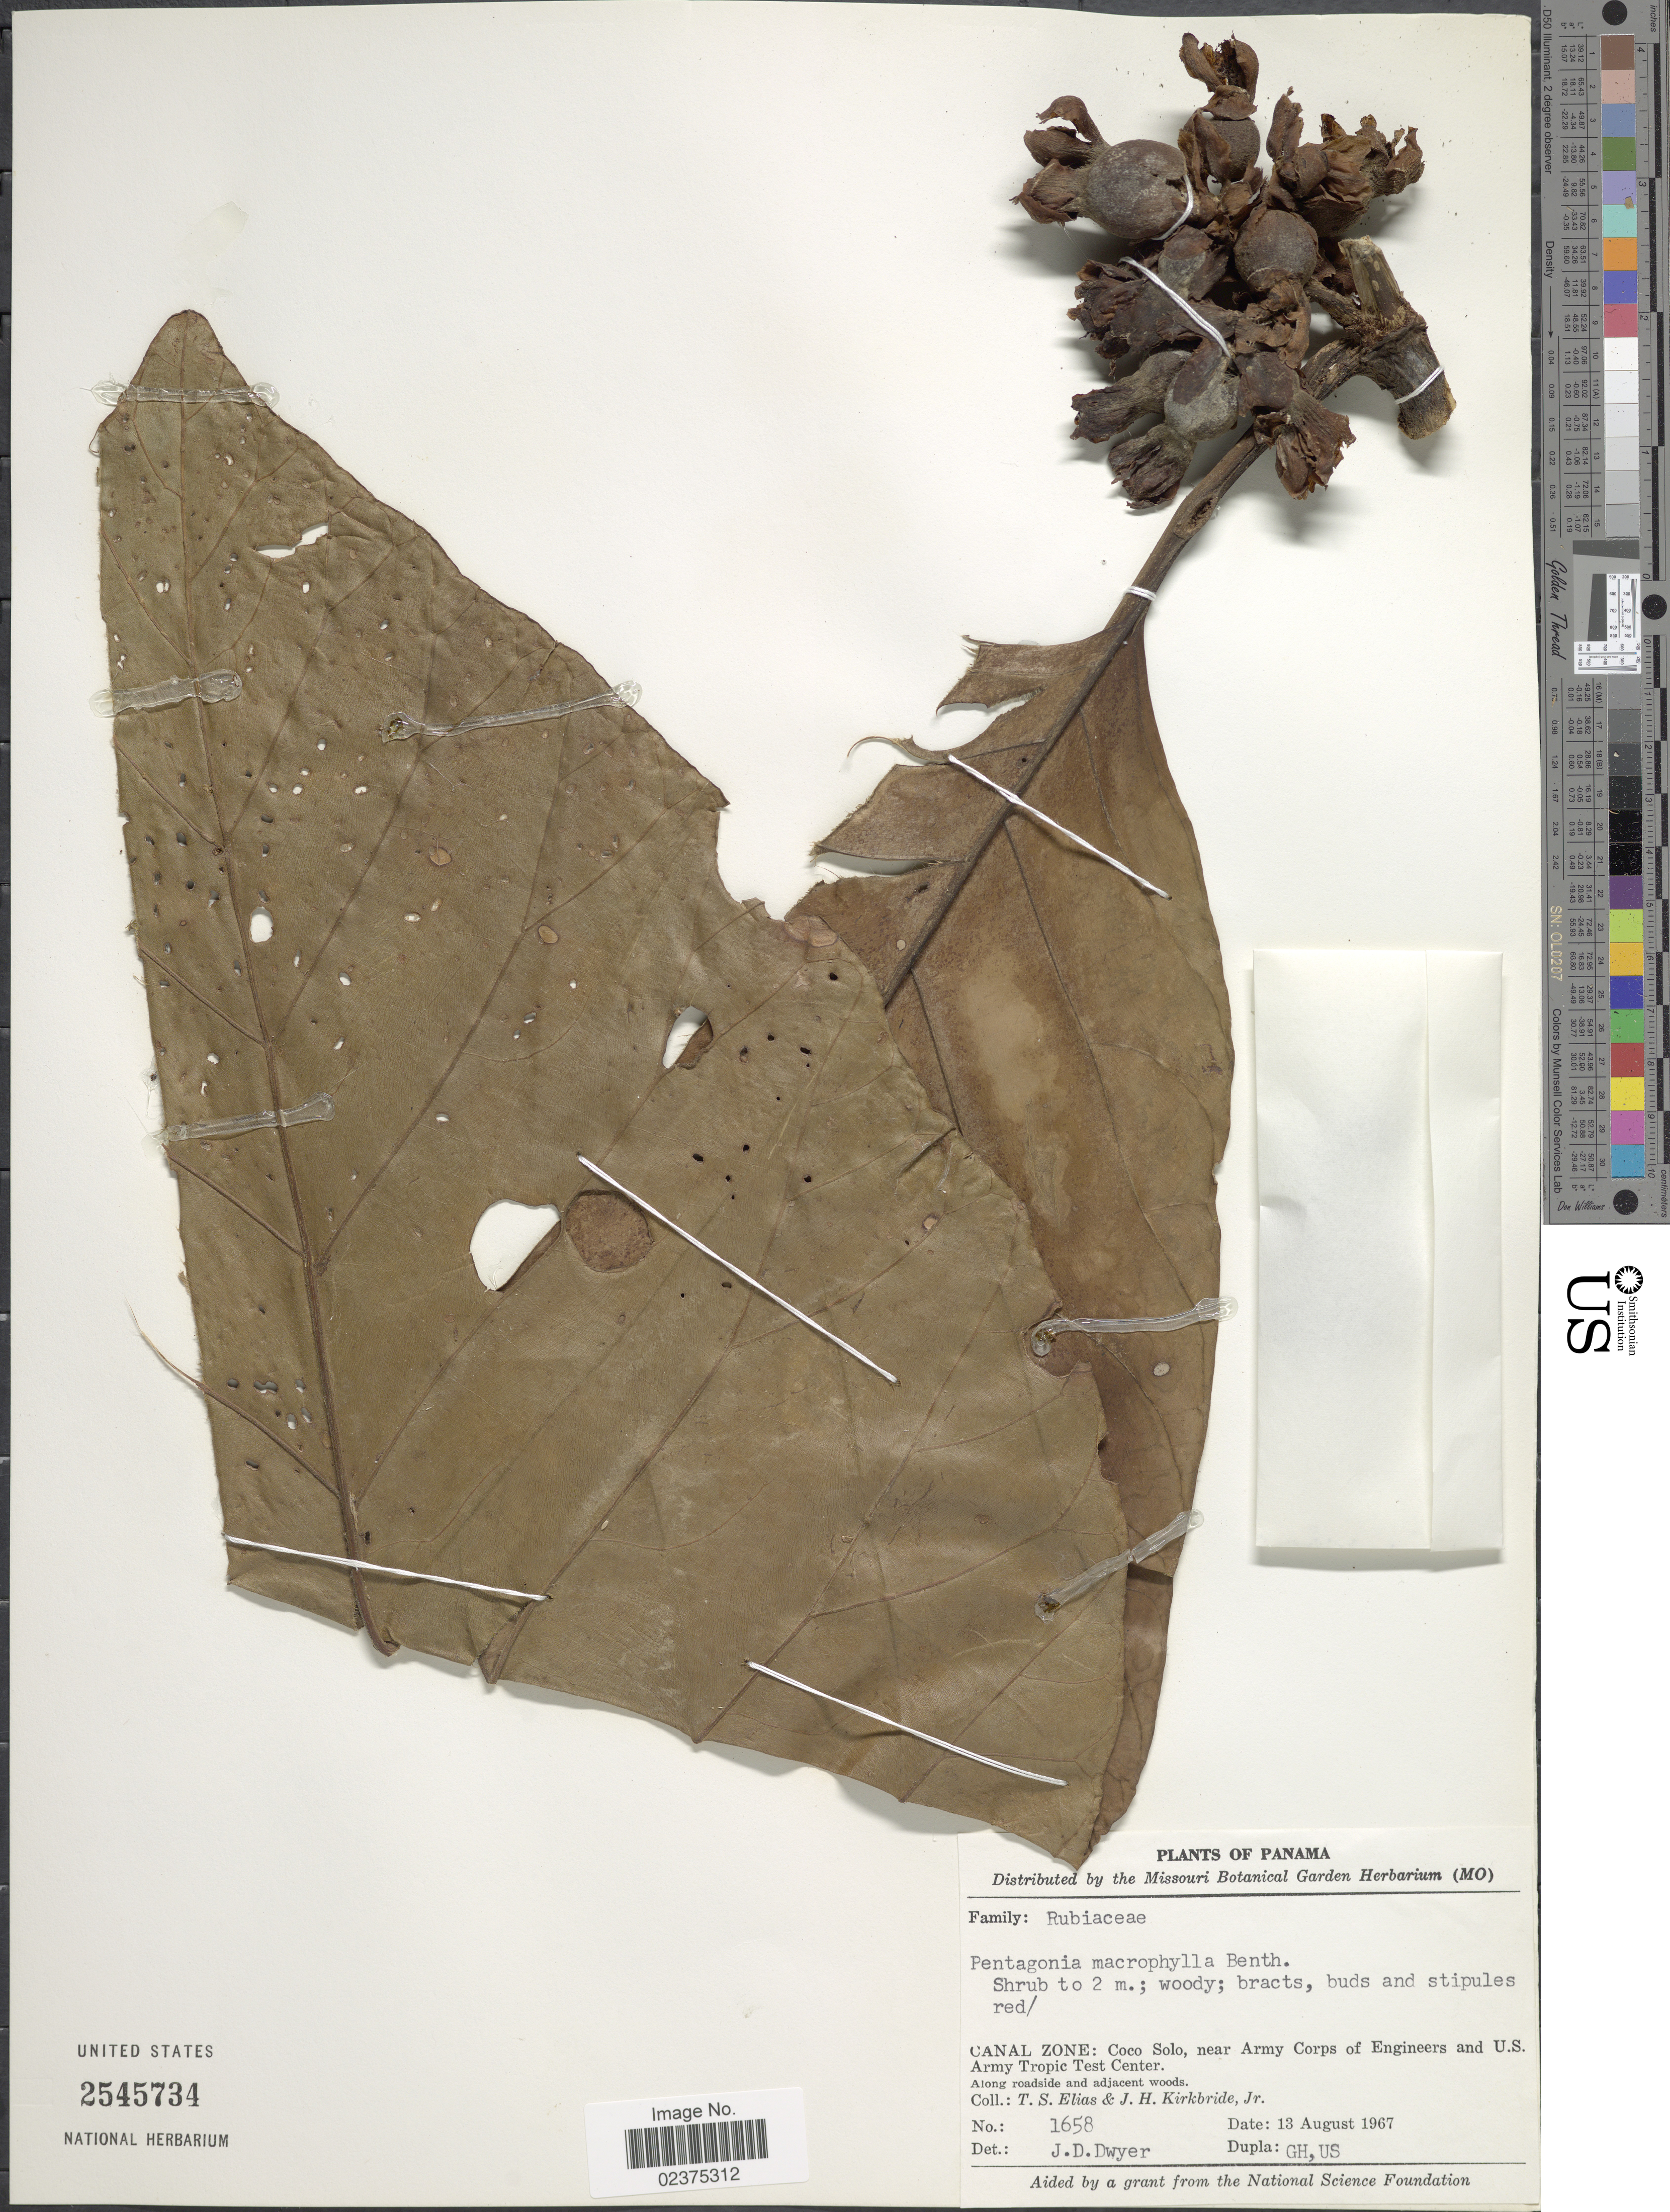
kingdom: Plantae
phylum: Tracheophyta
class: Magnoliopsida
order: Gentianales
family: Rubiaceae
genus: Pentagonia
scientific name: Pentagonia macrophylla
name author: Benth.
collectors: T. S. Elias & J. H. Kirkbride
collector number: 1658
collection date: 1967-08-13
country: Panama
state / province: Colón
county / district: Canal Zone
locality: Canal Zone: Coco Solo, near Army Corps of Engineers and U.S. Army Tropic Test Center. Along roadside and adjacent woods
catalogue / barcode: US 2545734